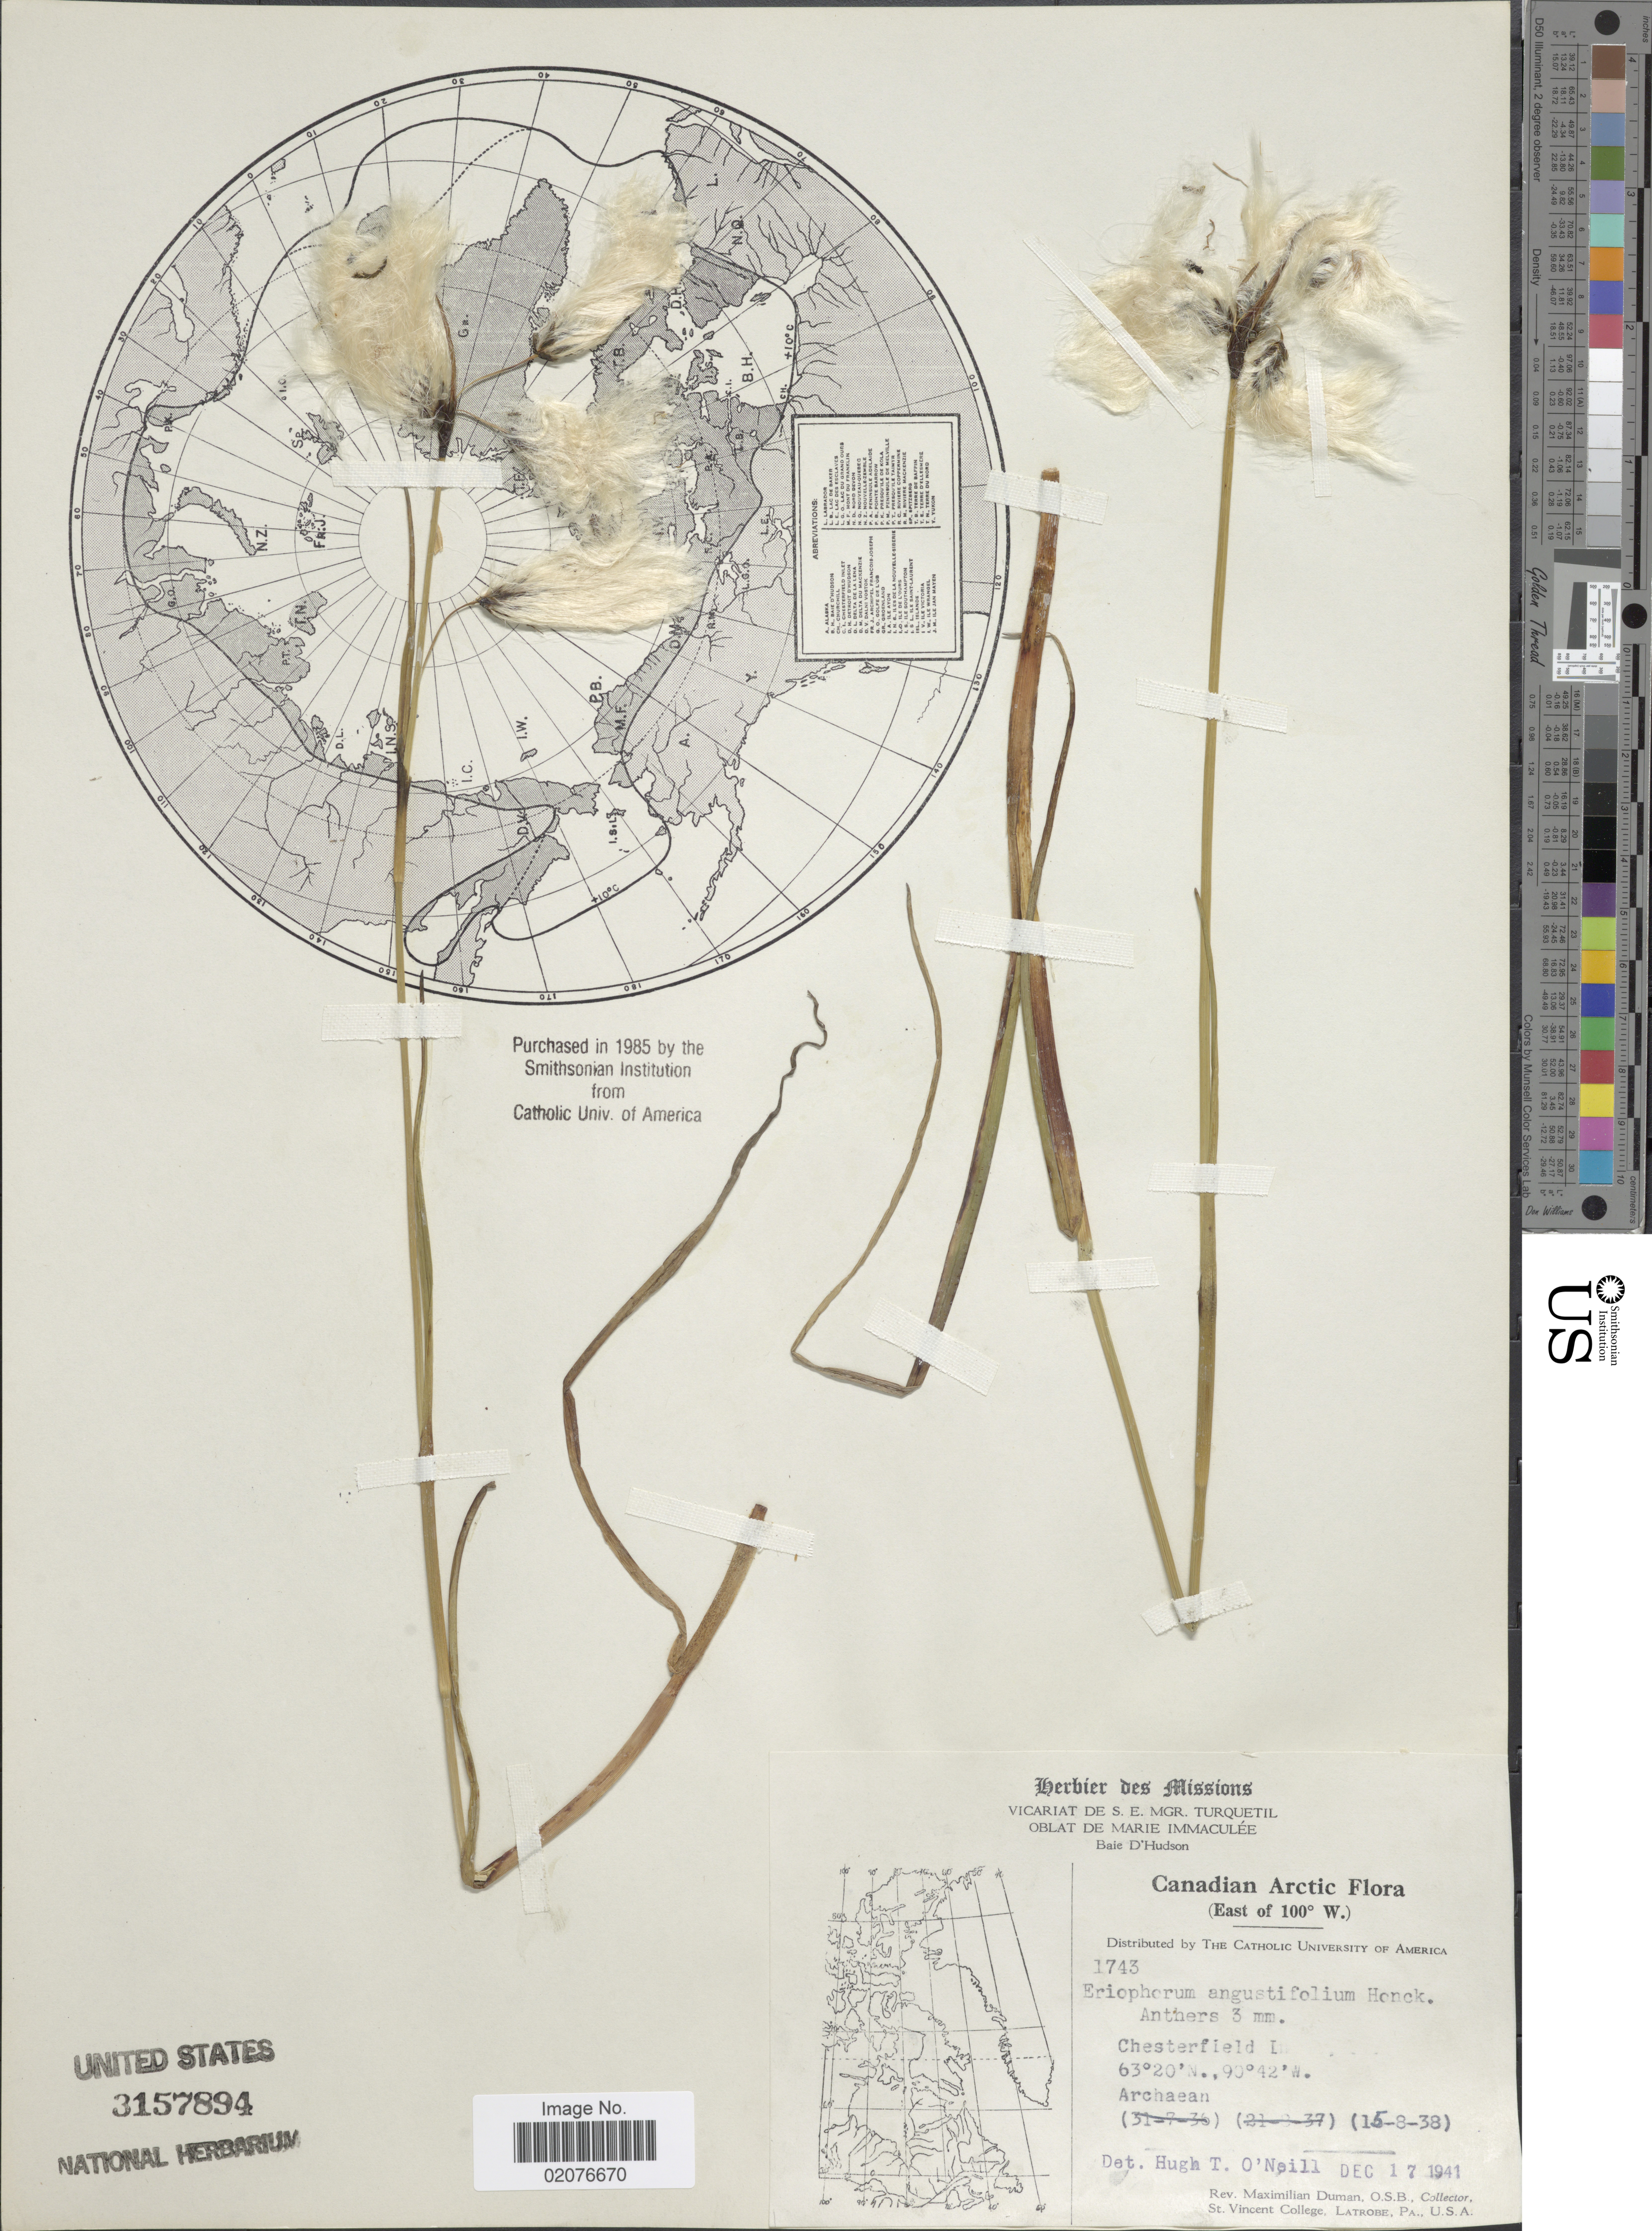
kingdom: Plantae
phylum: Tracheophyta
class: Liliopsida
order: Poales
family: Cyperaceae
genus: Eriophorum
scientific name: Eriophorum angustifolium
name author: Honck.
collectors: M. Duman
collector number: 1743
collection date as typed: Transcribed d/m/y: 15/8/38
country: Canada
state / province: Nunavut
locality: Canadian Arctic (East of 100° W), Chesterfield In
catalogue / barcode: US 3157894